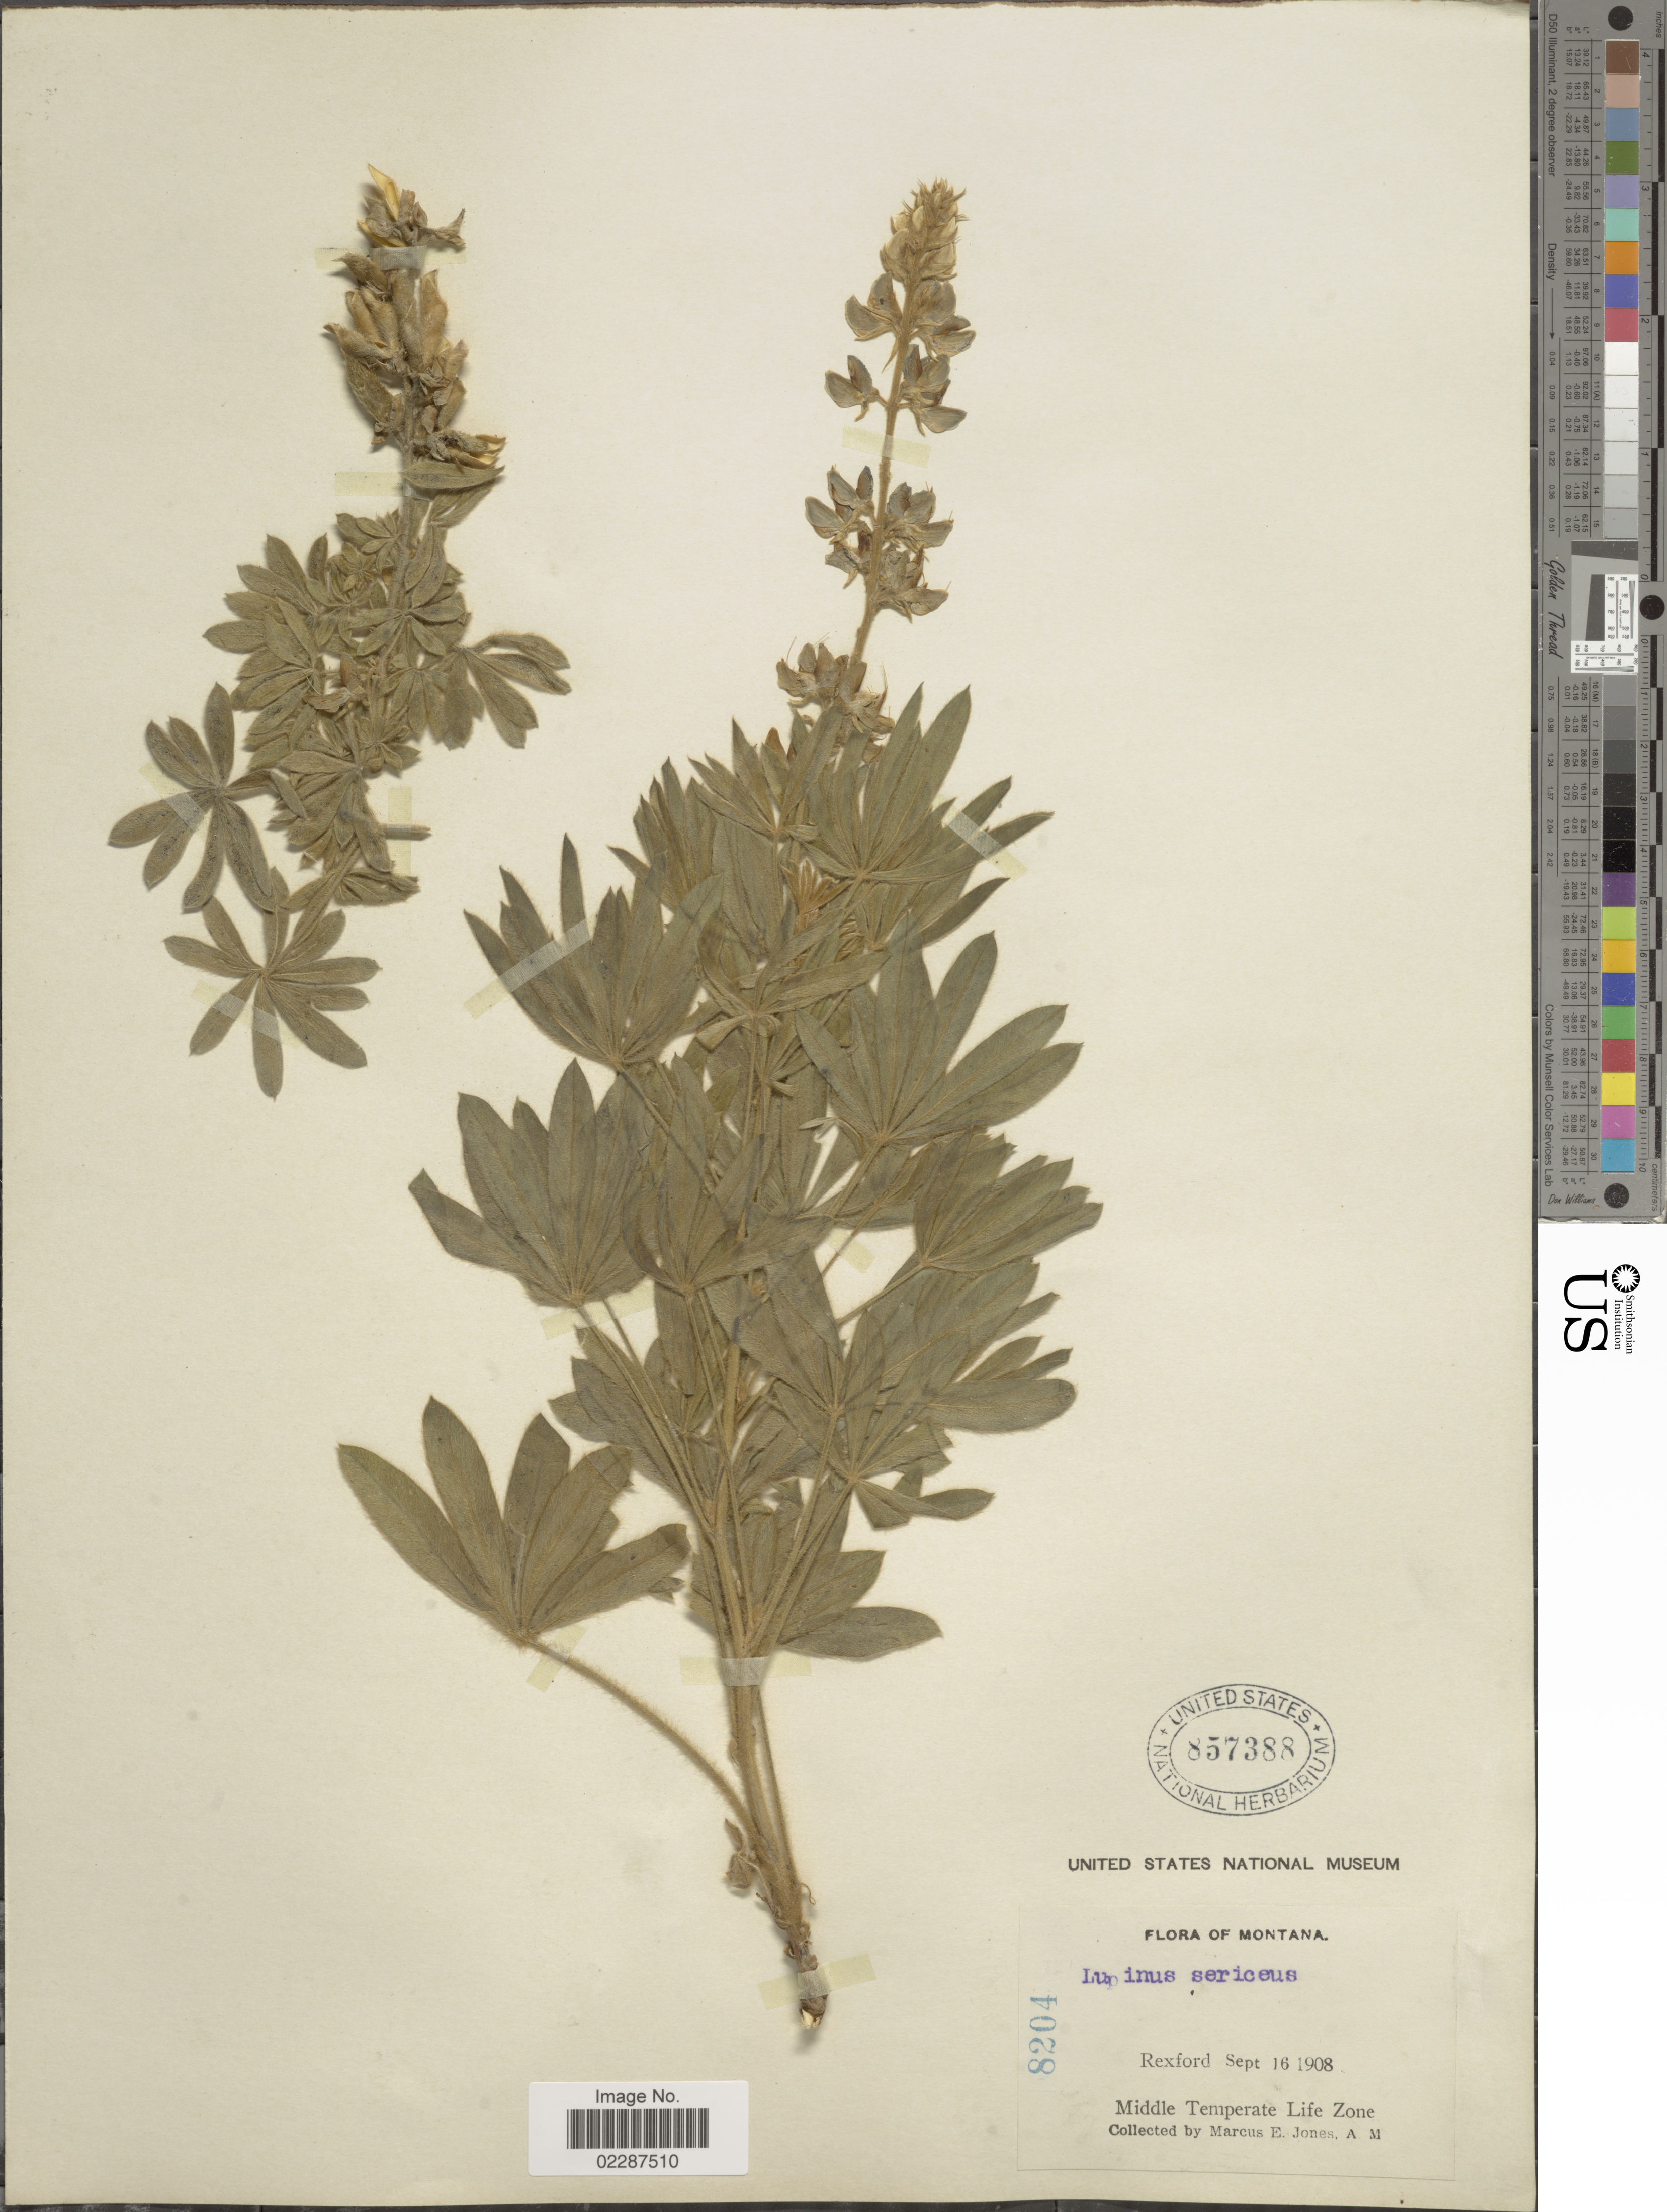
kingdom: Plantae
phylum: Tracheophyta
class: Magnoliopsida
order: Fabales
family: Fabaceae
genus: Lupinus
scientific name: Lupinus sericeus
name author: Pursh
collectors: M. E. Jones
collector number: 8204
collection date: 1908-09-16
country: United States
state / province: Montana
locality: Middle Temperate Life Zone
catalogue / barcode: US 857388